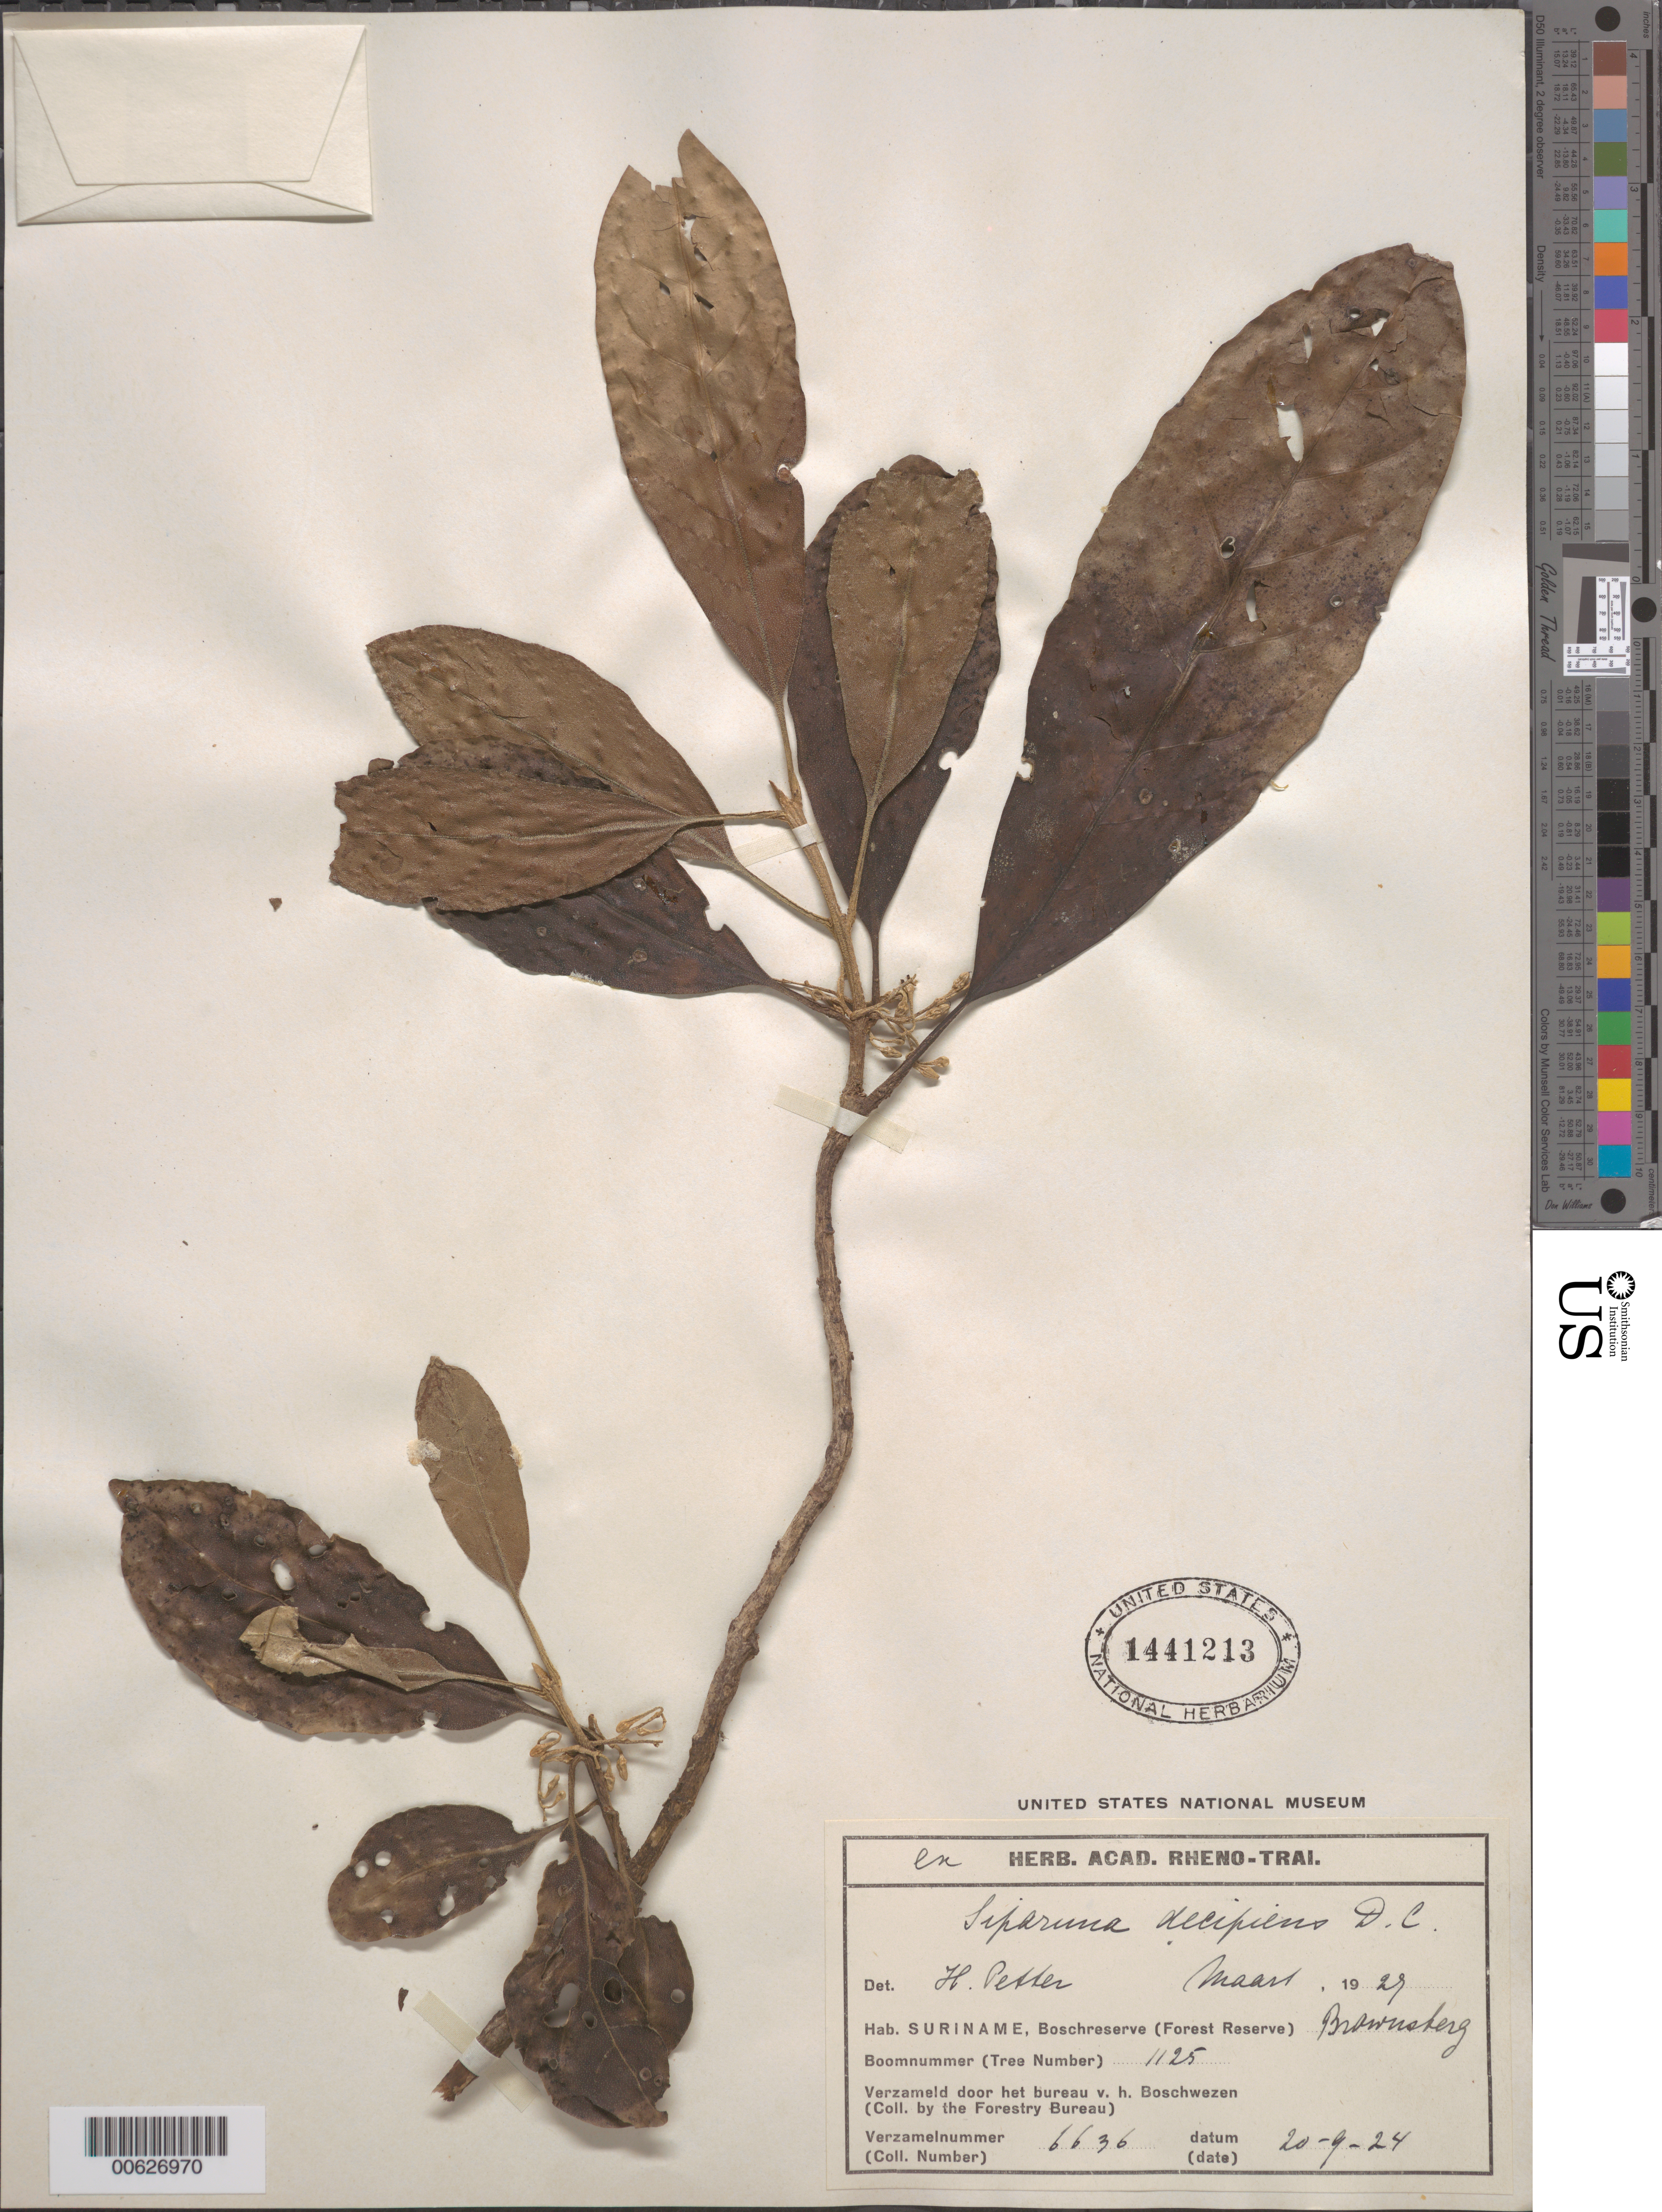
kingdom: Plantae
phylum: Tracheophyta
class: Magnoliopsida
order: Laurales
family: Siparunaceae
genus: Siparuna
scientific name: Siparuna decipiens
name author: (Tul.) A. DC.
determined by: Petter, H.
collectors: Forestry Bureau-Surinam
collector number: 6636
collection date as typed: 20-Sep-24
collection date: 1924-09-20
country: Suriname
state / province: Brokopondo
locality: Brownsberg Nature Reserve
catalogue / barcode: US 1441213